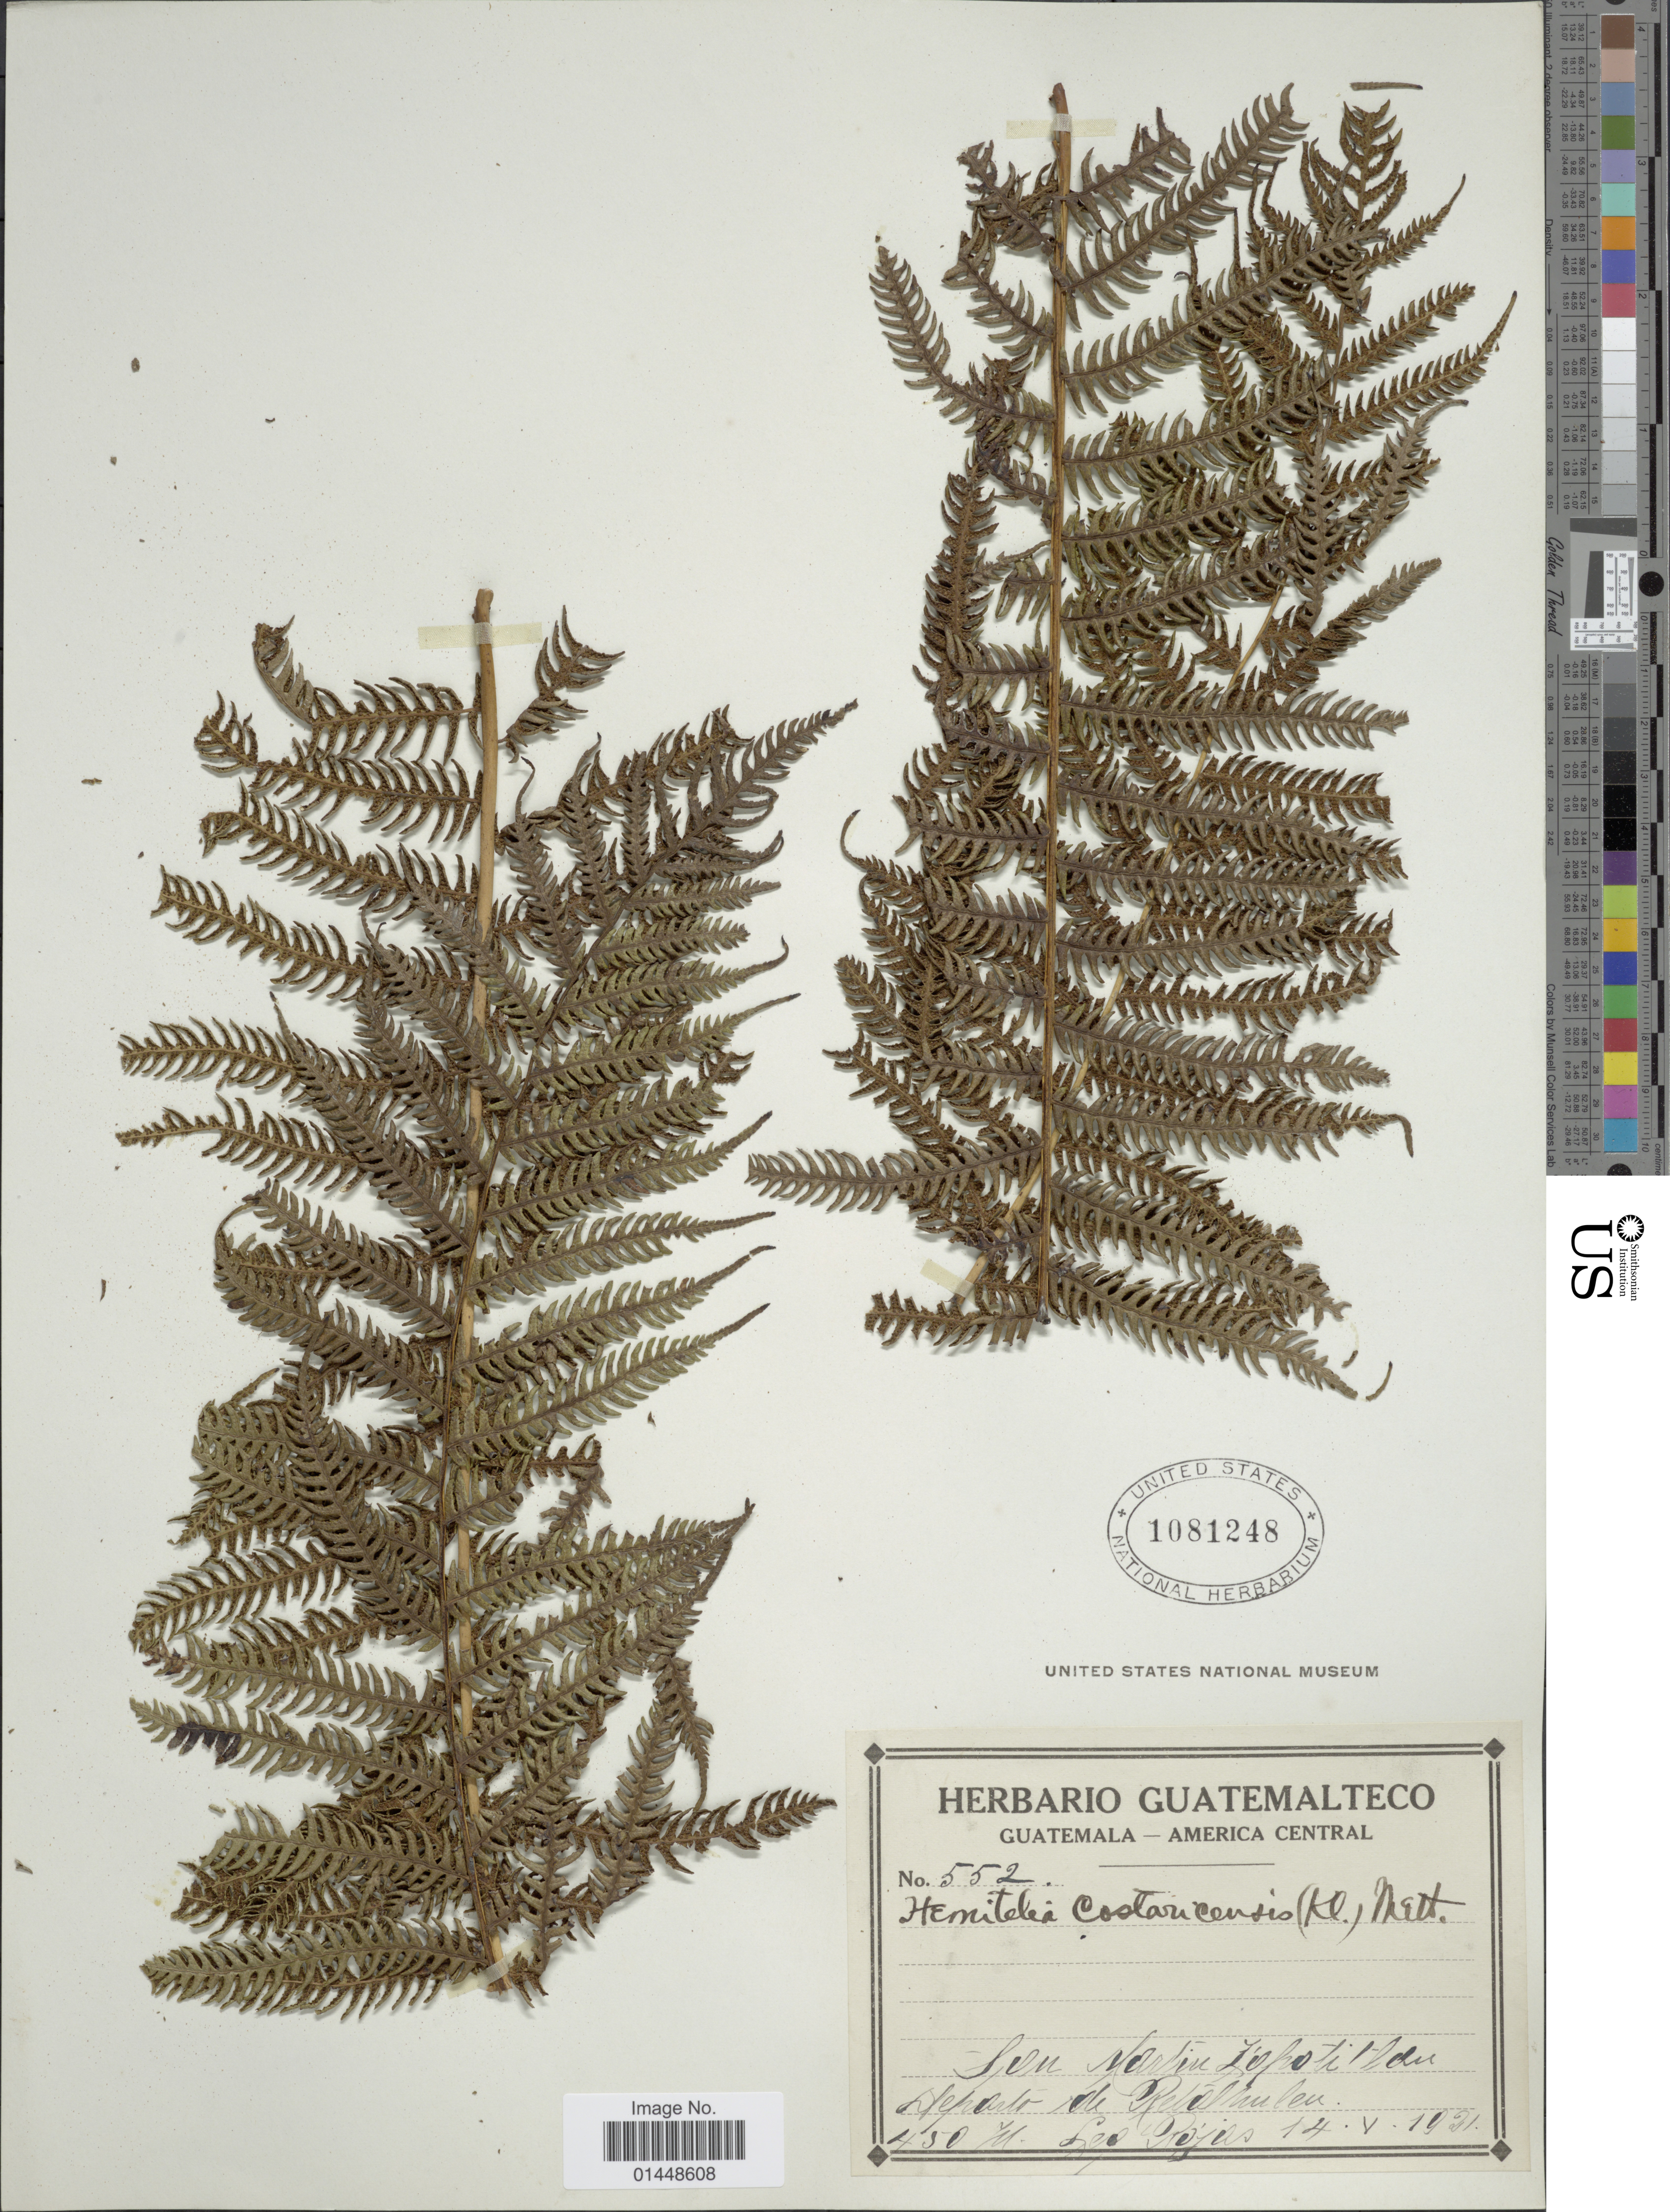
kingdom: Plantae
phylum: Tracheophyta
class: Polypodiopsida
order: Cyatheales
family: Cyatheaceae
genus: Cyathea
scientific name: Cyathea costaricensis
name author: (Kuhn) Domin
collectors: Rojas, --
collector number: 552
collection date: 1931-05-14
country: Guatemala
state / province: Retalhuleu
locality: San Martín Zapotitlán Depart. de Retalhuleu.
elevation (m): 450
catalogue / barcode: US 1081248